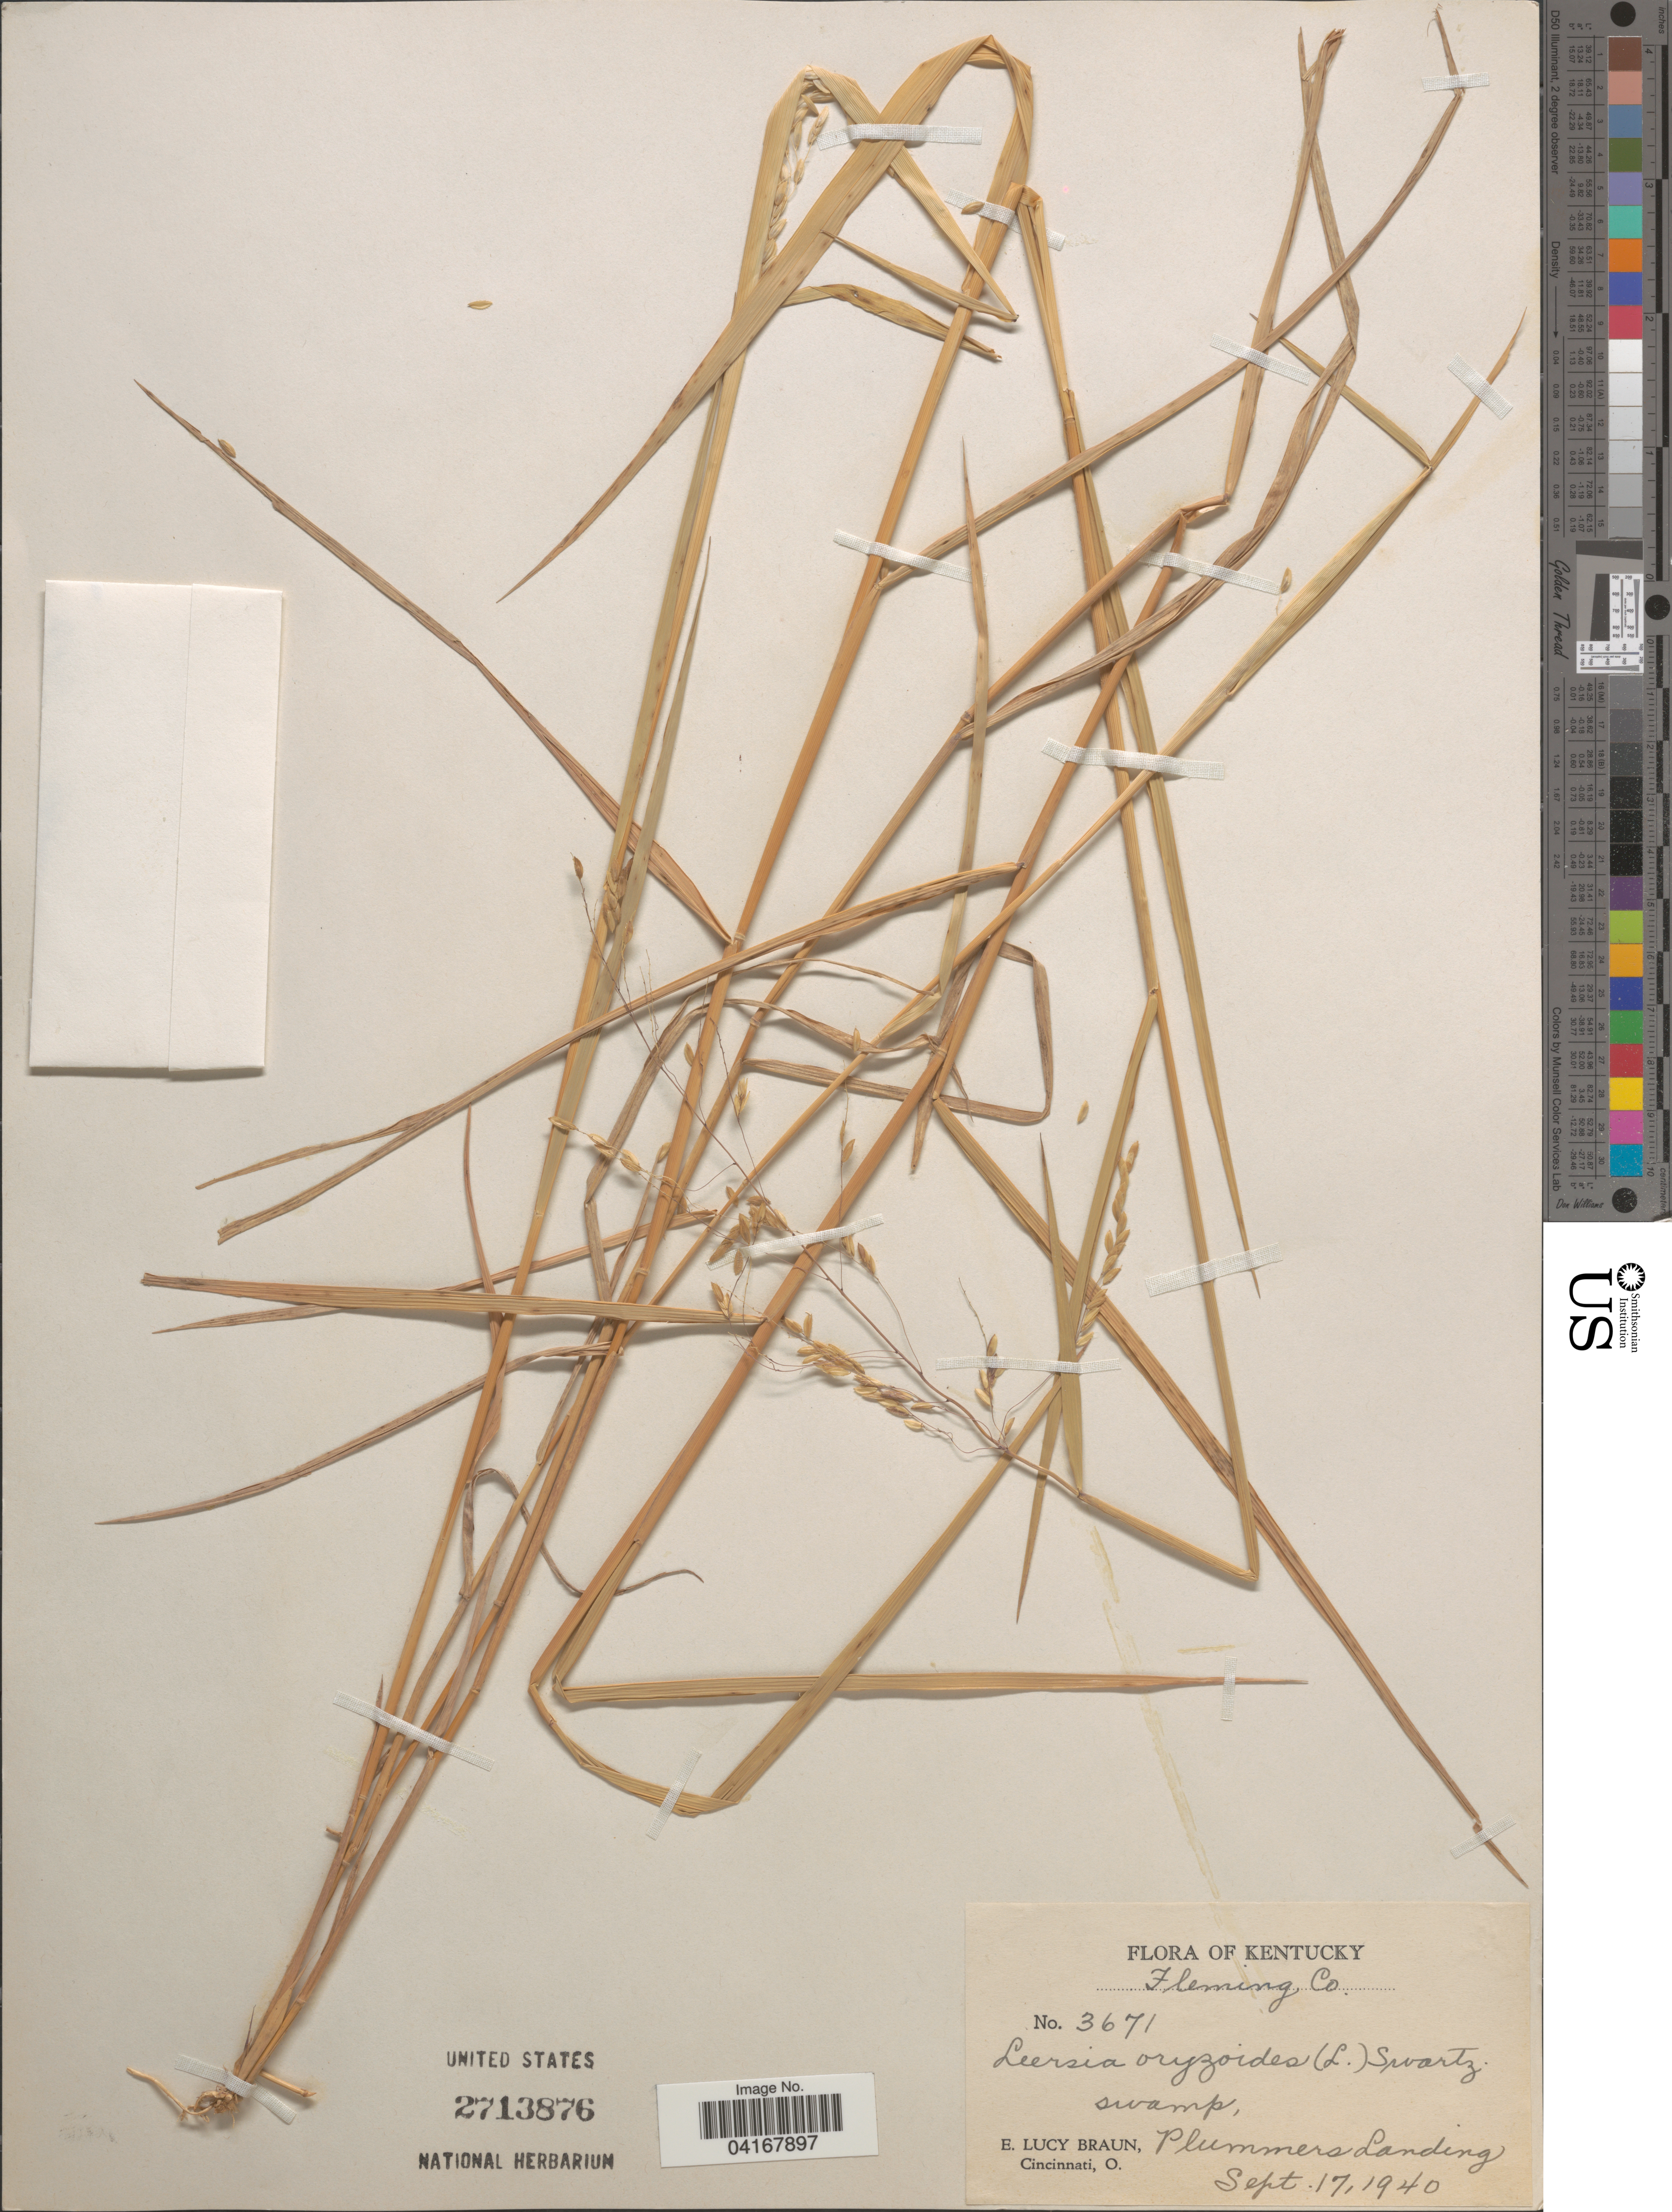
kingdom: Plantae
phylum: Tracheophyta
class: Liliopsida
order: Poales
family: Poaceae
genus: Leersia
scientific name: Leersia oryzoides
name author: (L.) Sw.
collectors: E. L. Braun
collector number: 3671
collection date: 1940-09-17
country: United States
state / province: Kentucky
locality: Fleming Co. Plummers Landing.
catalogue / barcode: US 2713876